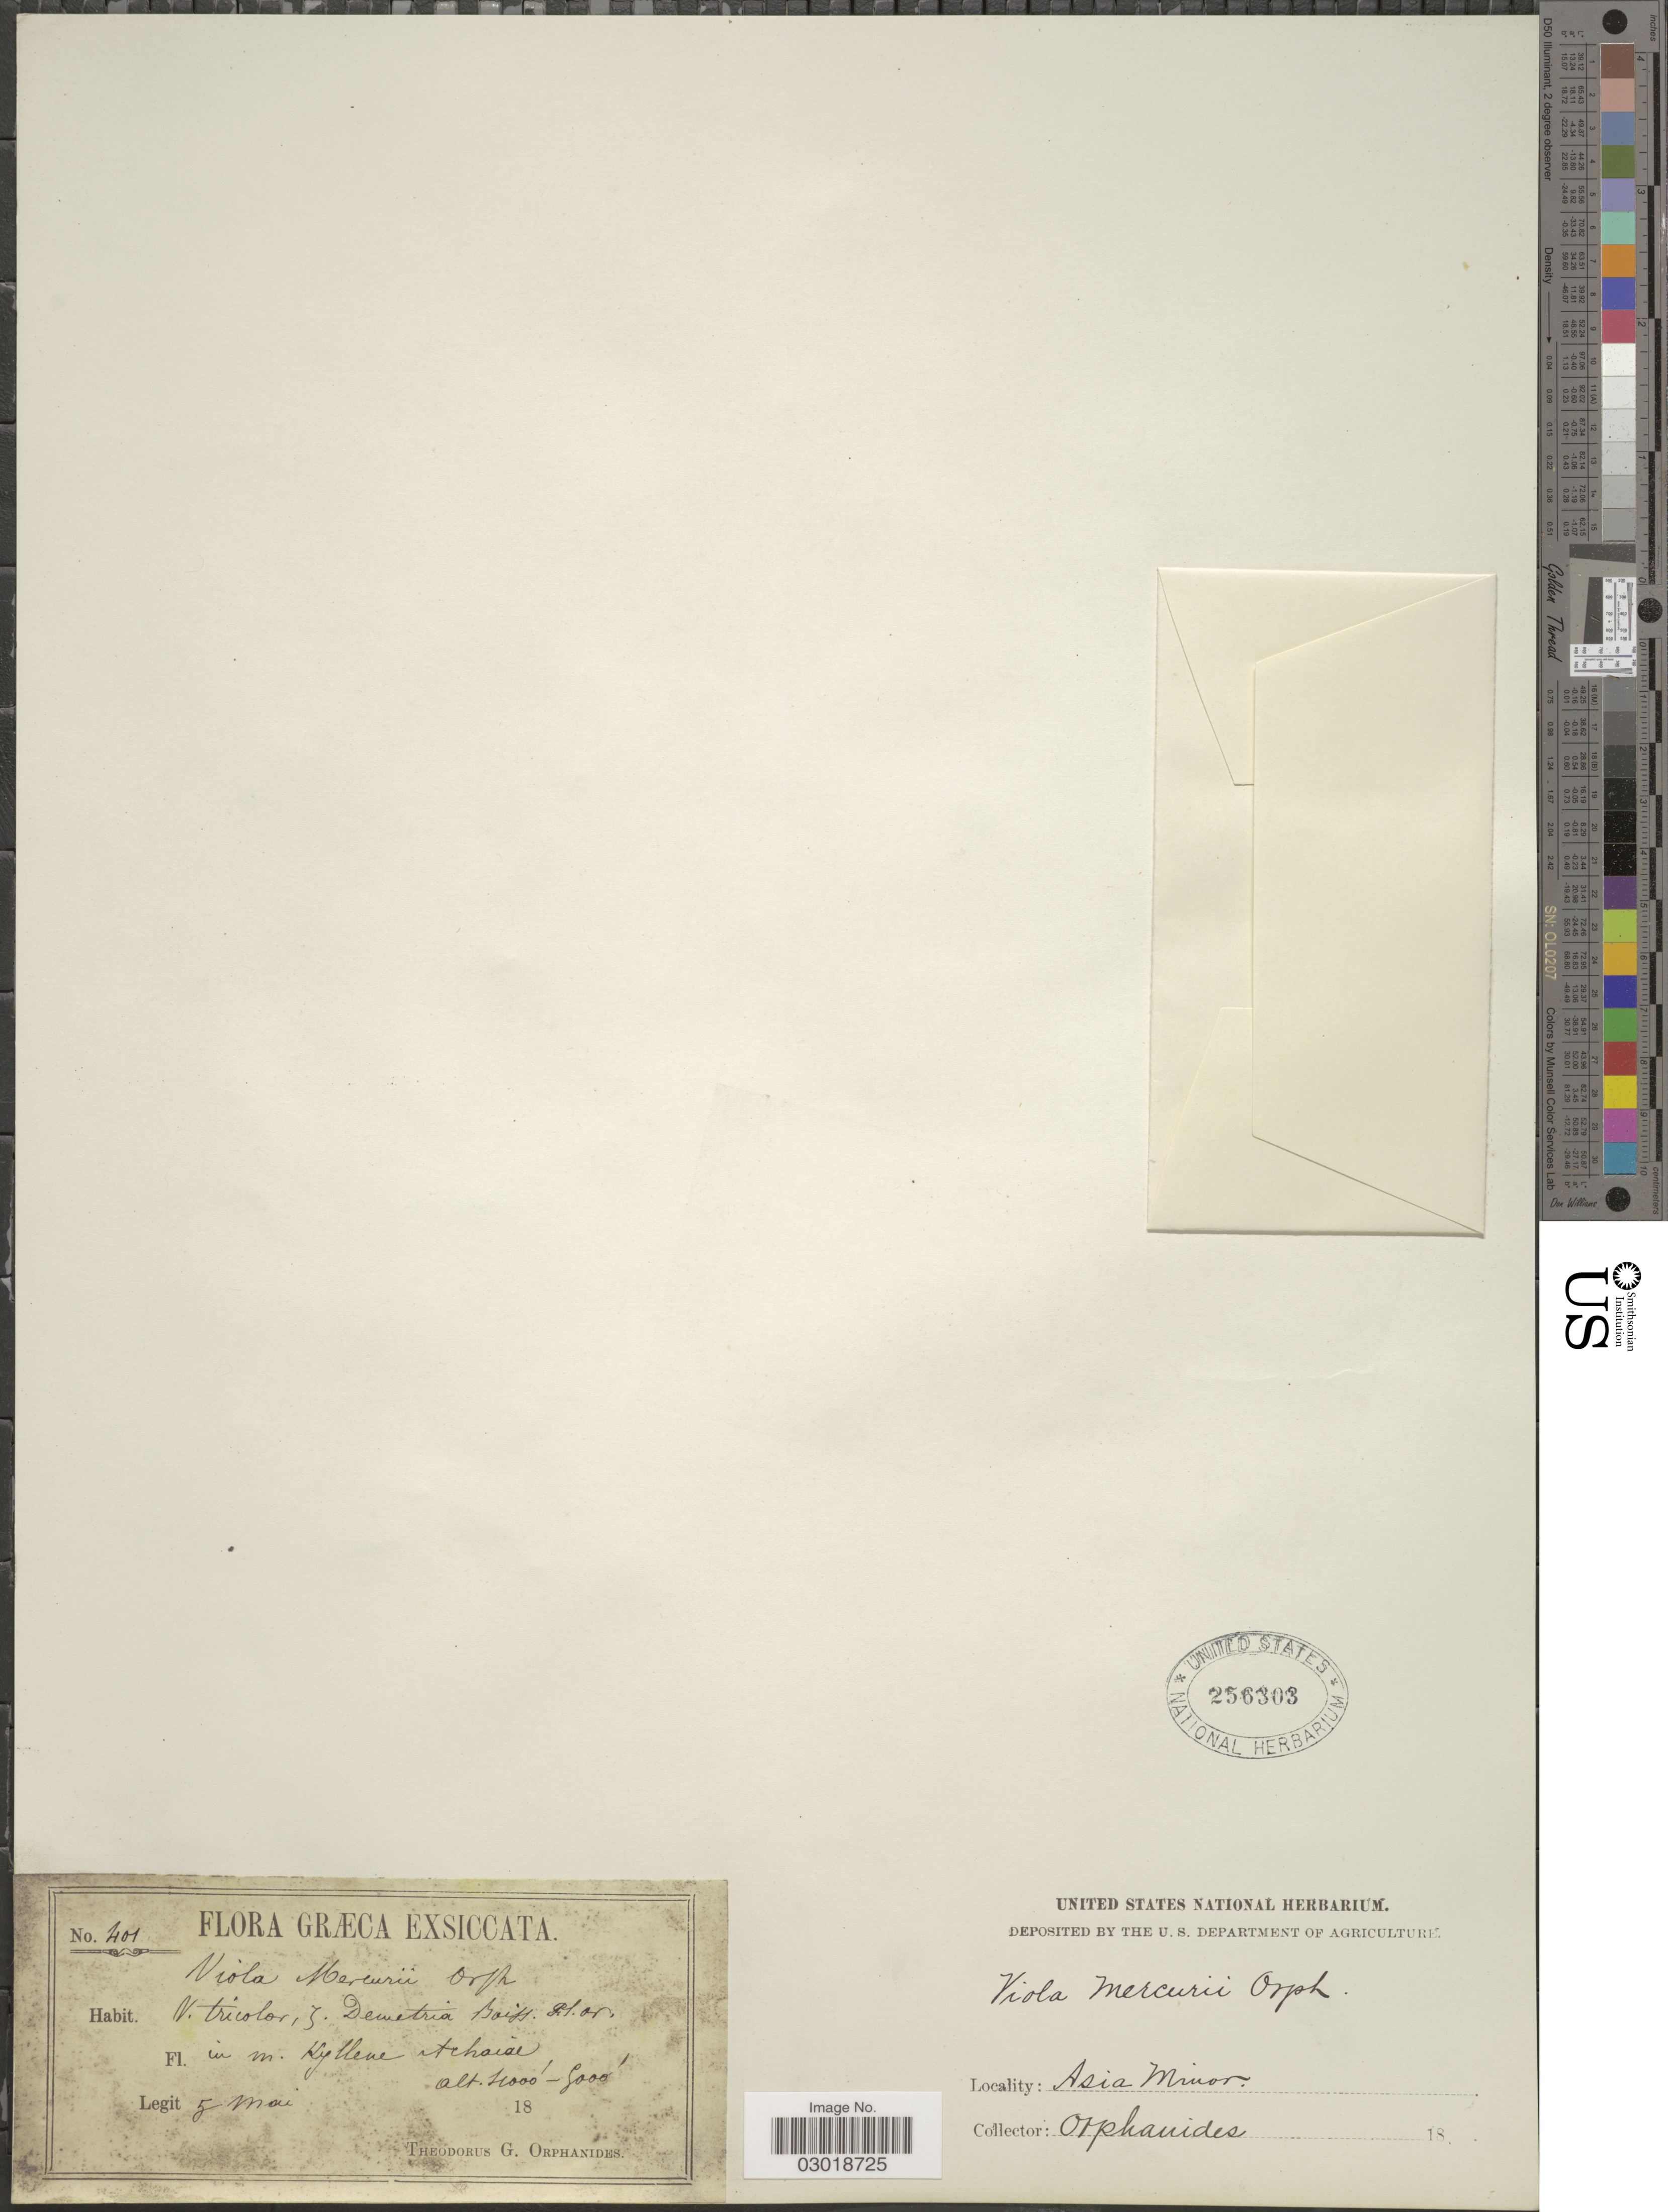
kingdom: Plantae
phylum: Tracheophyta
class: Magnoliopsida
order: Malpighiales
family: Violaceae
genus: Viola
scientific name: Viola mercurii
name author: Orph. ex Halácsy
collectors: T. G. Orphanides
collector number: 401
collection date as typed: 5 mai 18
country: Greece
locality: Græca, Asia Minor.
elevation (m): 1219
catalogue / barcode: US 256303